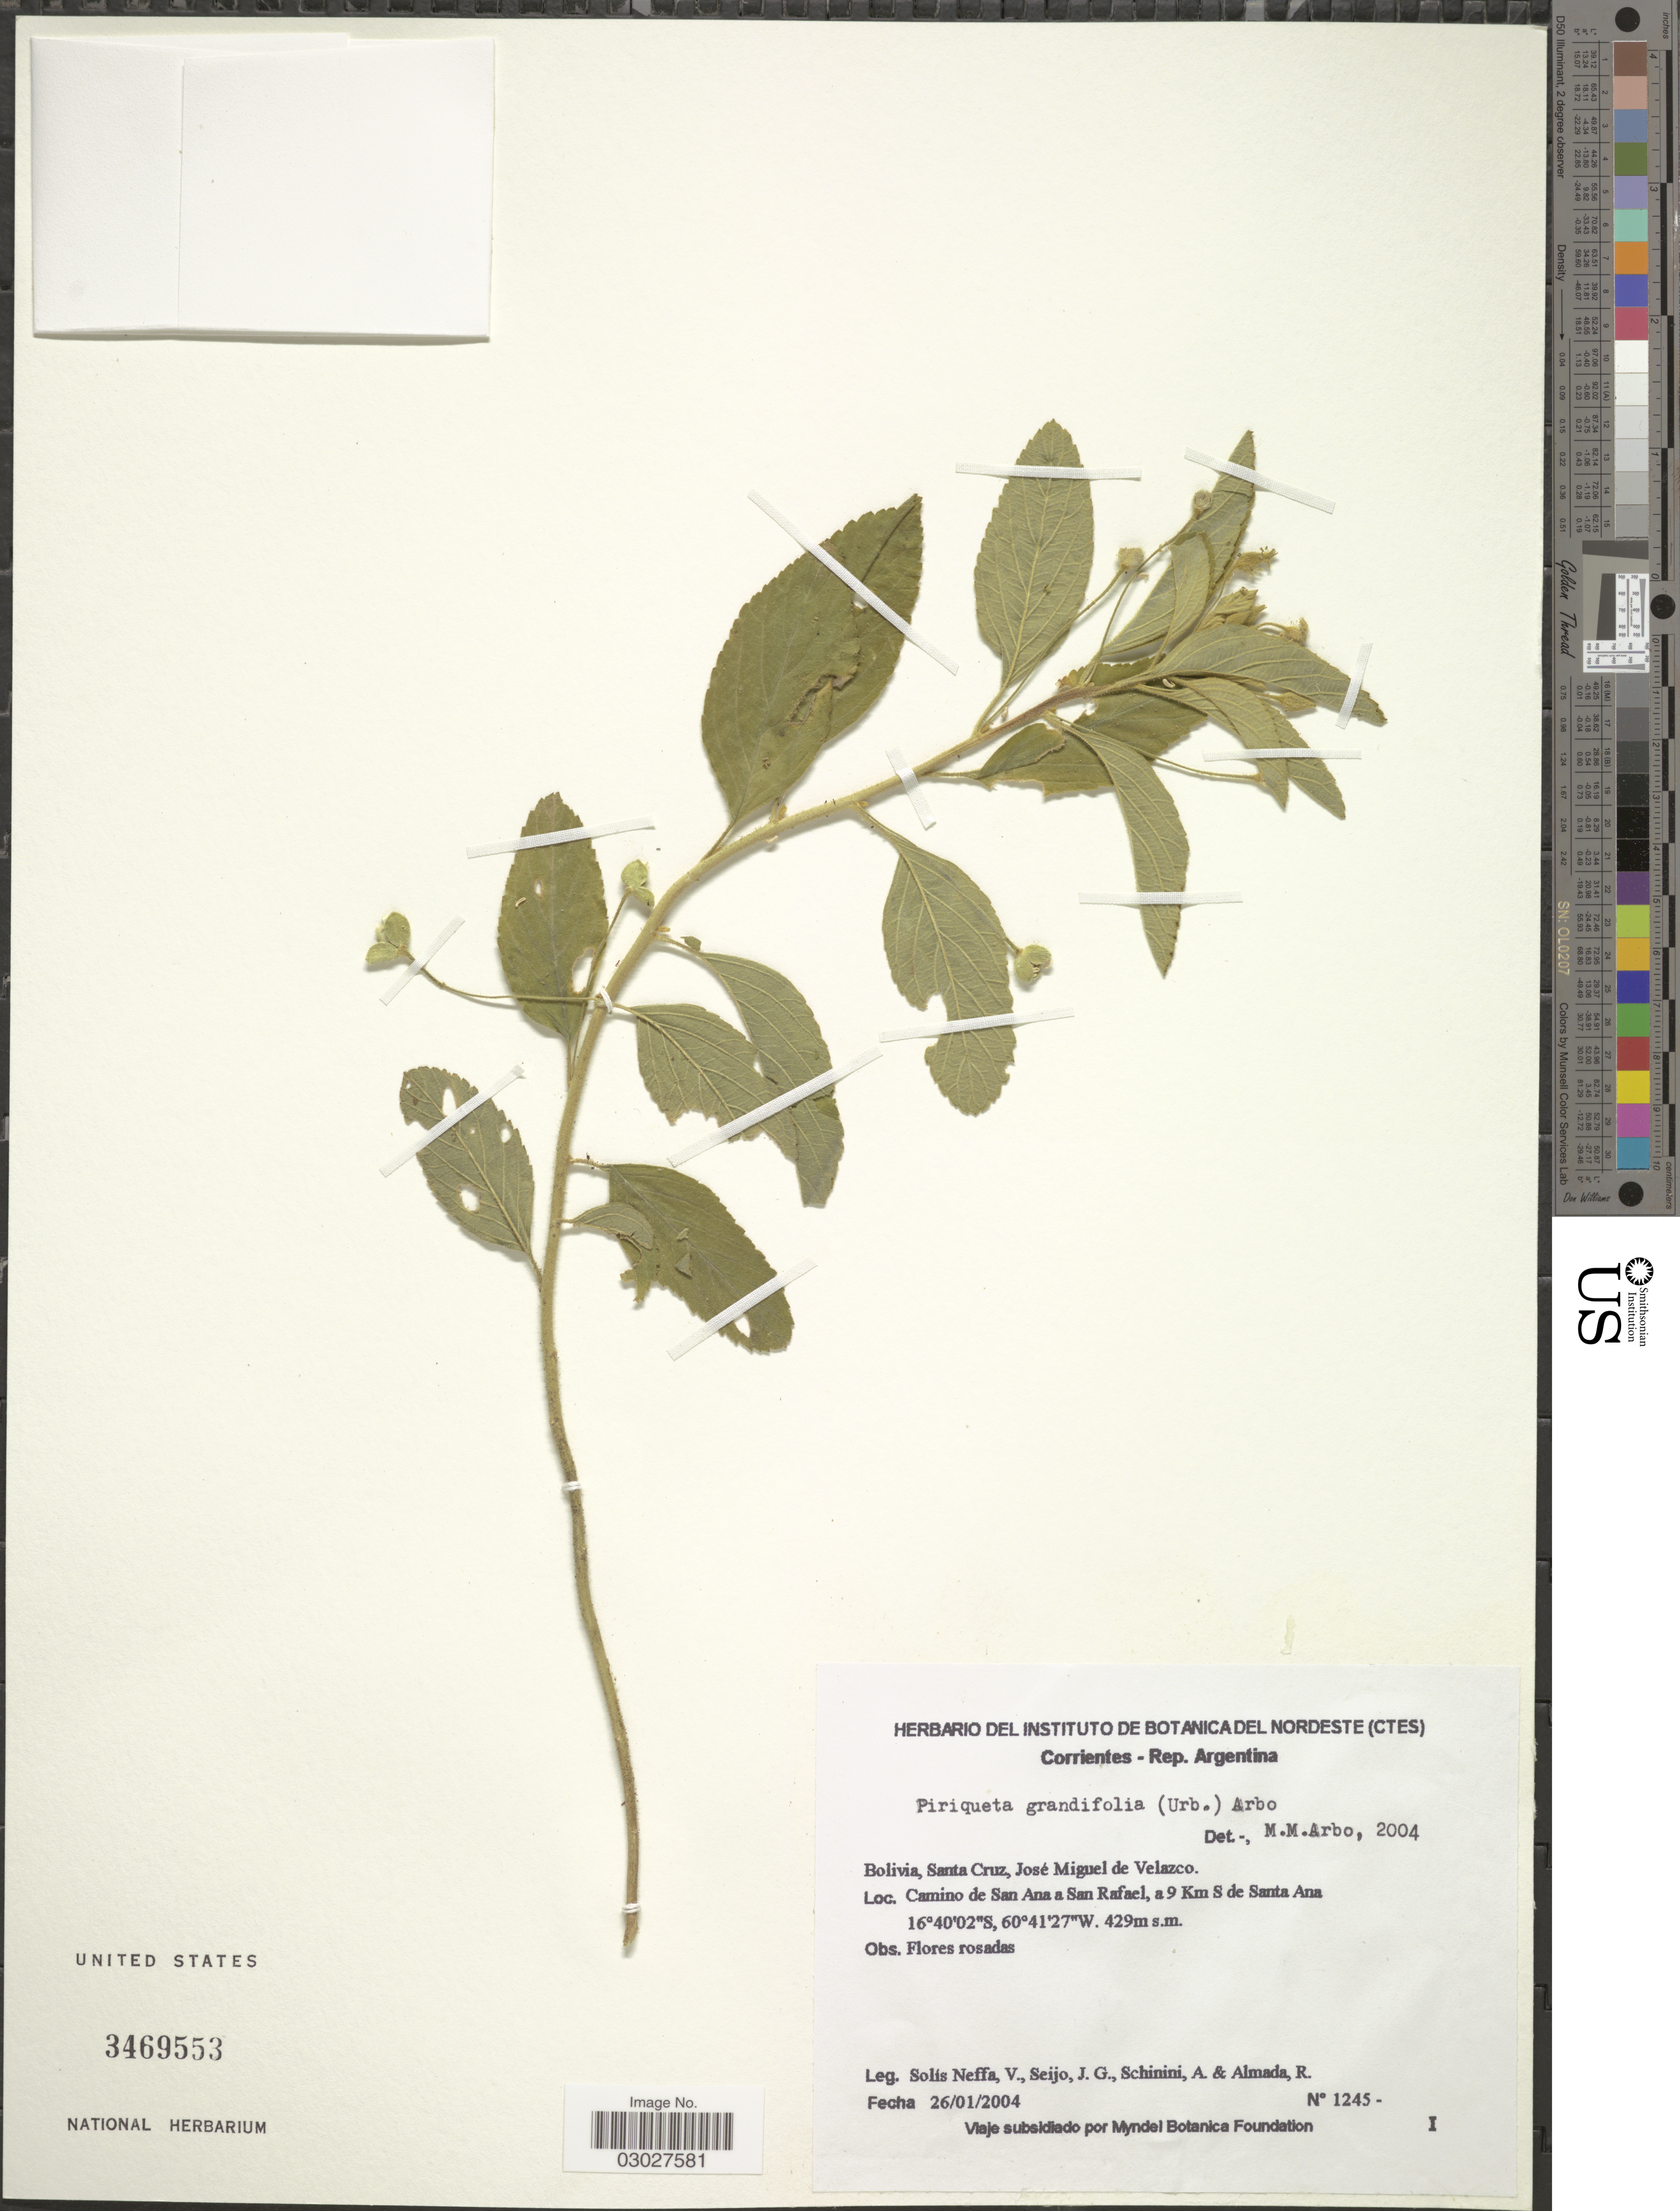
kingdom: Plantae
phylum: Tracheophyta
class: Magnoliopsida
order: Malpighiales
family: Turneraceae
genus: Piriqueta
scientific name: Piriqueta grandifolia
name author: (Urb.) Arbo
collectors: V. Solis Neffa, J. Seijo, A. Schinini & R. Almada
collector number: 1245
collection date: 2004-01-26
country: Bolivia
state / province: Santa Cruz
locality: José Miguel de Velazco. Camino de San Ana a San Rafael, a 9 Km de Santa Ana.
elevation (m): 429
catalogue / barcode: US 3469553